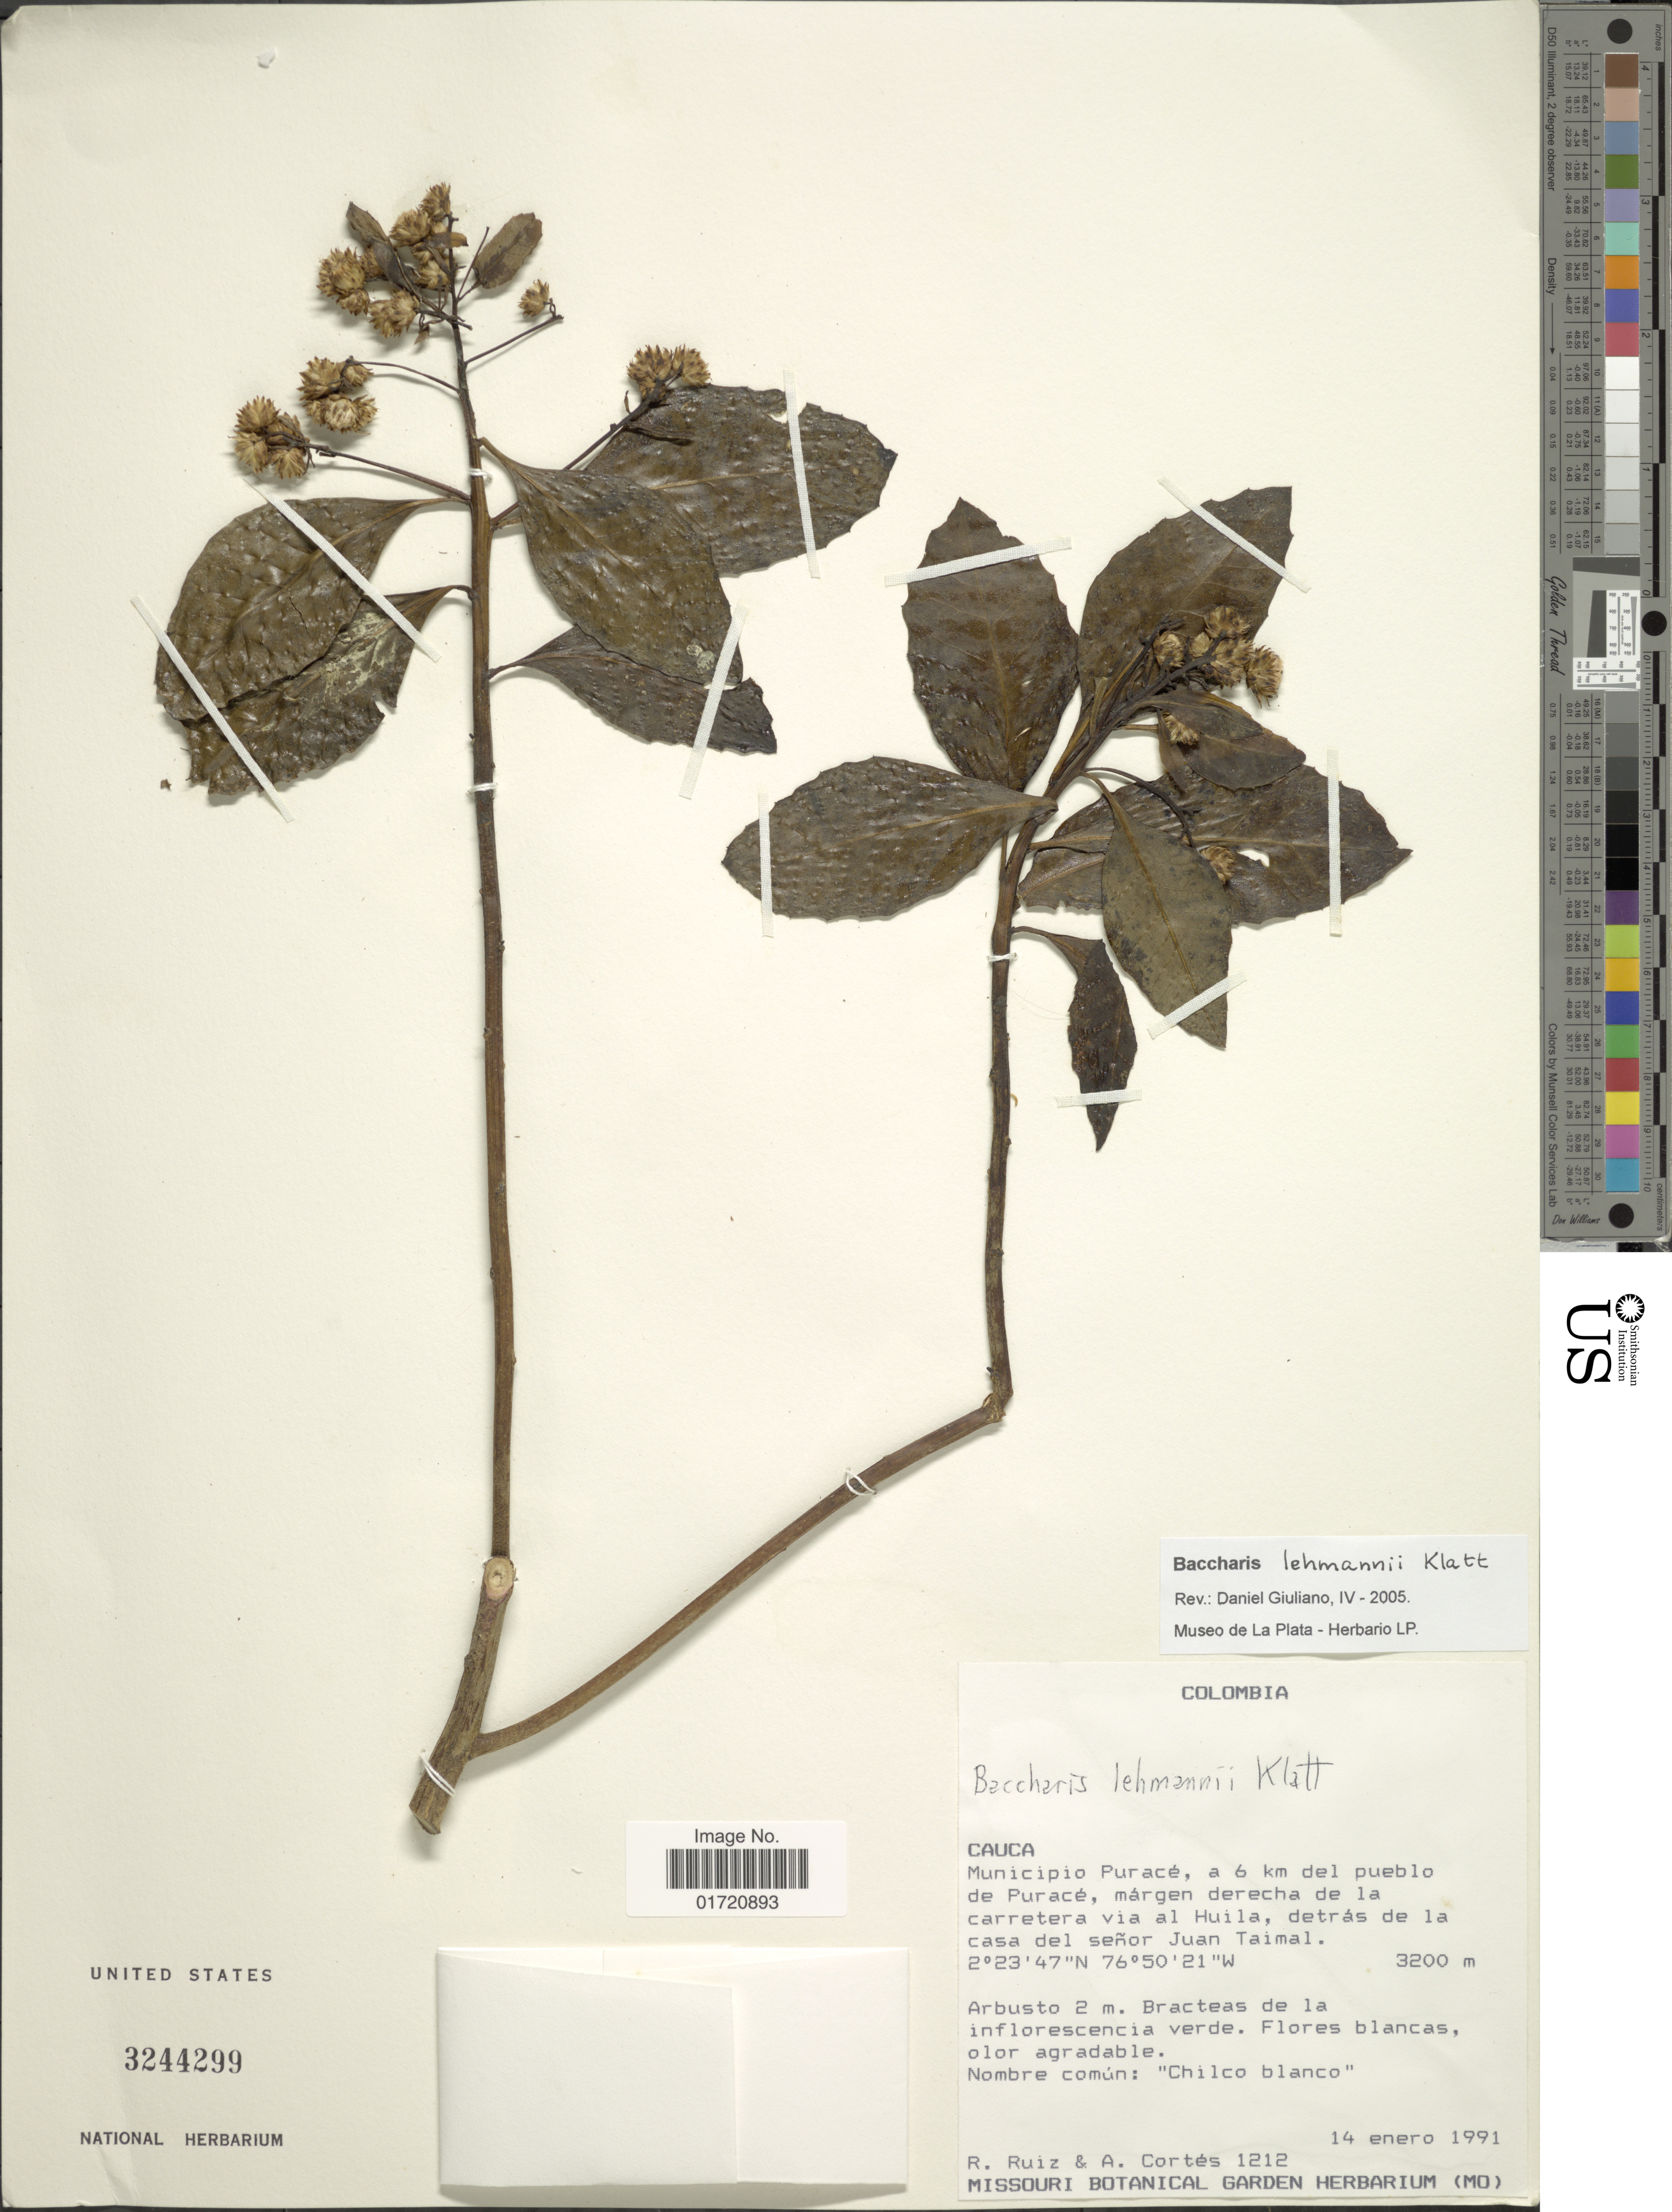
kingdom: Plantae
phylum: Tracheophyta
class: Magnoliopsida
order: Asterales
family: Asteraceae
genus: Baccharis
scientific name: Baccharis lehmannii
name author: Klatt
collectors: R. Ruiz & A. Cortès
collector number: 1212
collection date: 1991-01-14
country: Colombia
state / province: Cauca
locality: Municipio Purace, a 6 km del pueblo de Purace, carretera via al Huila, detras de la casadel senor Juan Taimal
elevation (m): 3200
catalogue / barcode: US 3244299